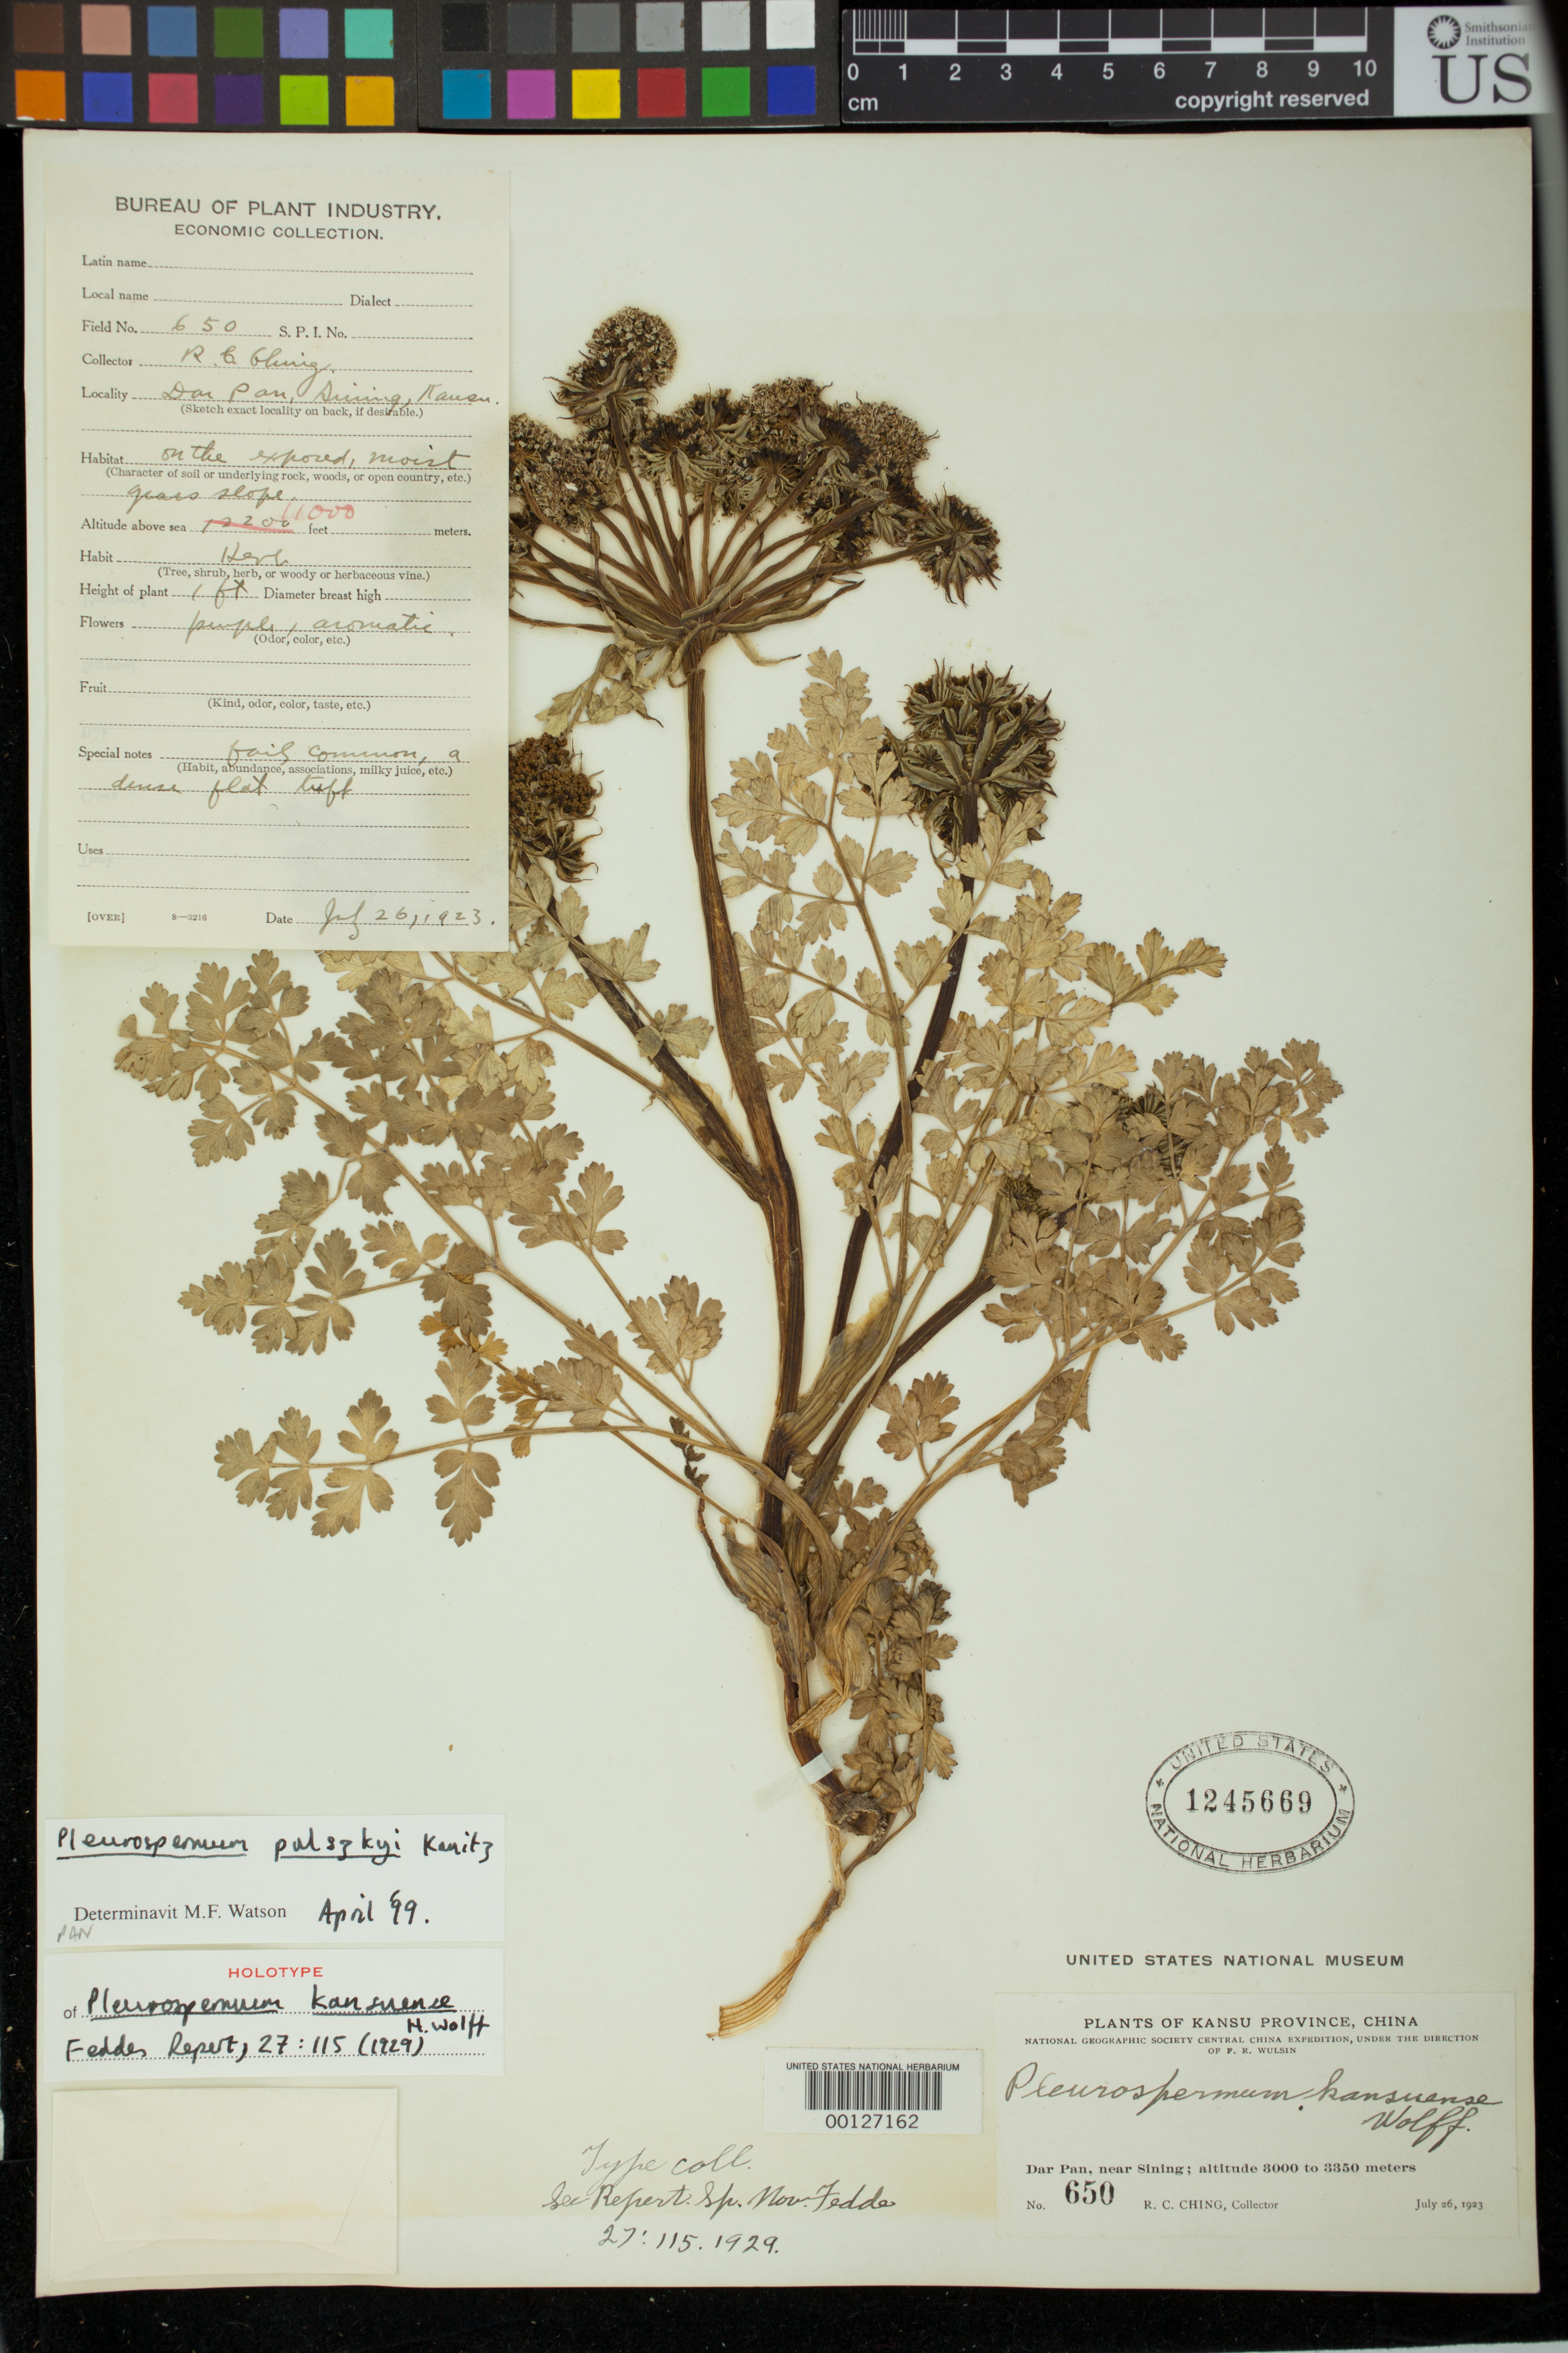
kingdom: Plantae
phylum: Tracheophyta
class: Magnoliopsida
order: Apiales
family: Apiaceae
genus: Pleurospermum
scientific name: Pleurospermum kansuense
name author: H. Wolff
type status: Isotype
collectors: R. C. Ching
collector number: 650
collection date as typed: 26 Jul 1923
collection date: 1923-07-26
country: China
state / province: Gansu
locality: Dar Pan, near Sining.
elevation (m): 3000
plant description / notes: Specimen annotated as "holotype" (unsigned, undated) but neither protologue nor original annotations indicate that US sheet is holotype.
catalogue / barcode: US 1245669